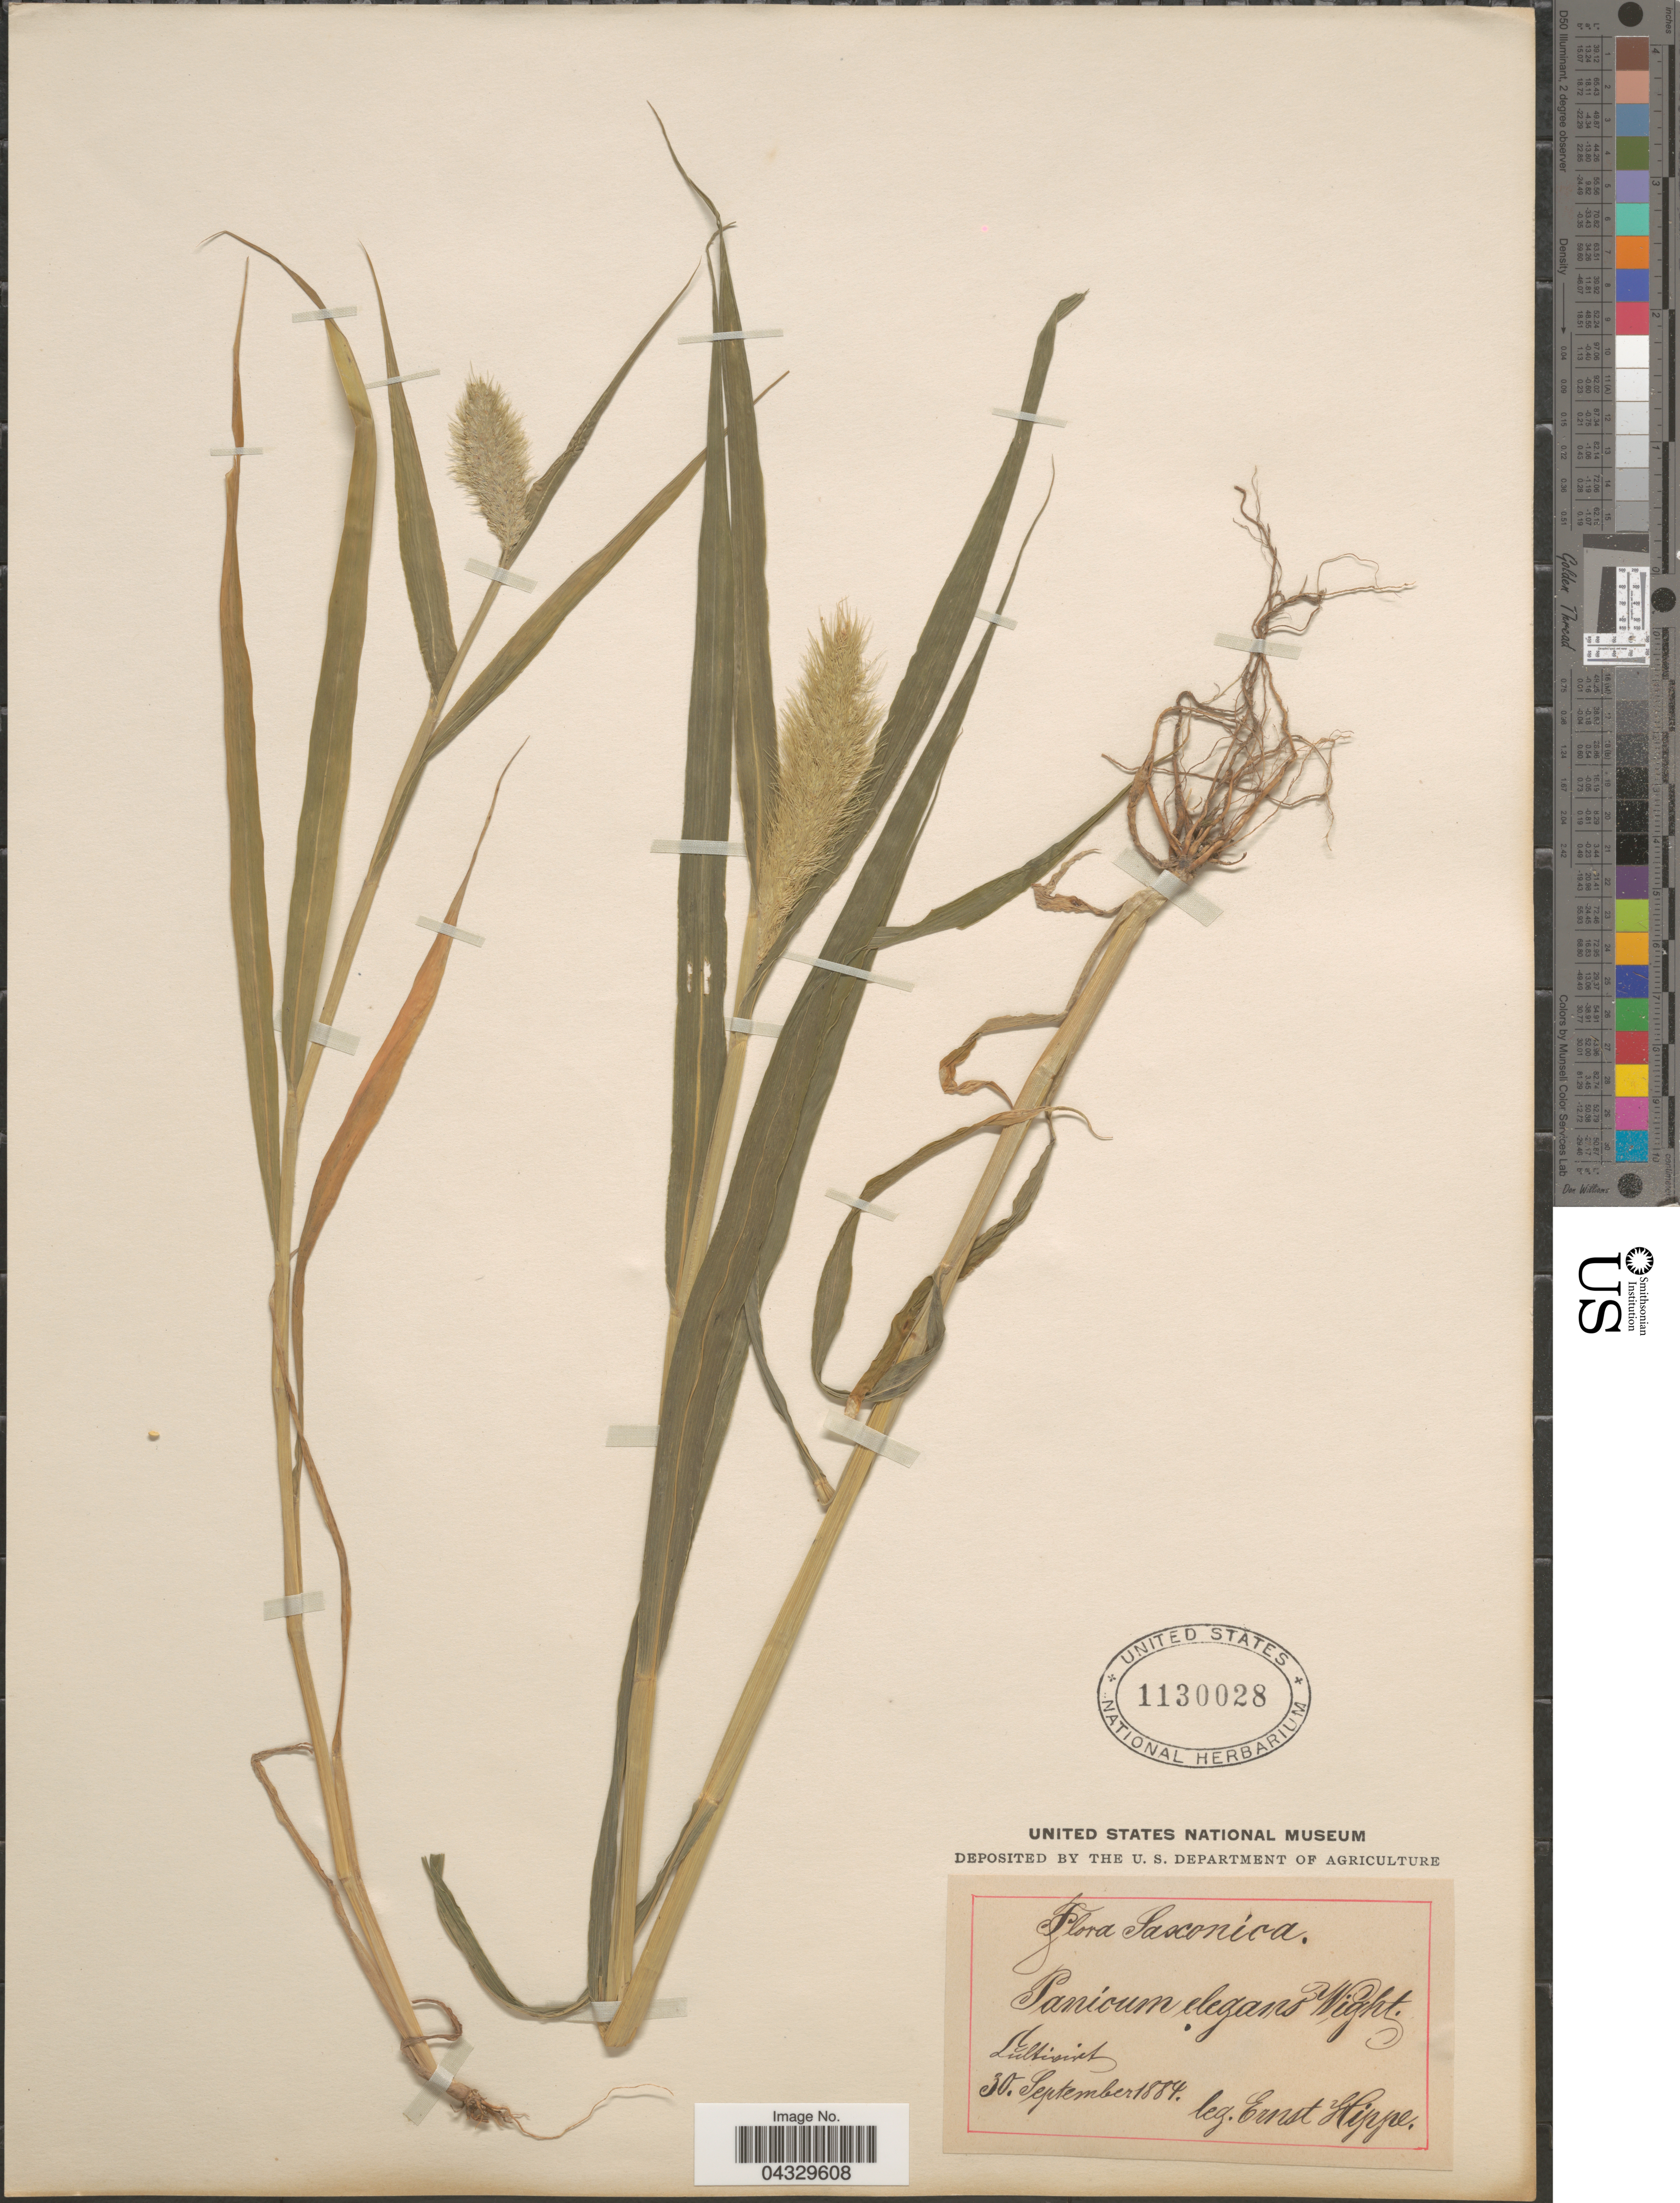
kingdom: Plantae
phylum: Tracheophyta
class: Liliopsida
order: Poales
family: Poaceae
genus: Setaria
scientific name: Setaria viridis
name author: (L.) P. Beauv.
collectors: E. Hippe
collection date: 1884-09-30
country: Germany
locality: Saxonica.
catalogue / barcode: US 1130028